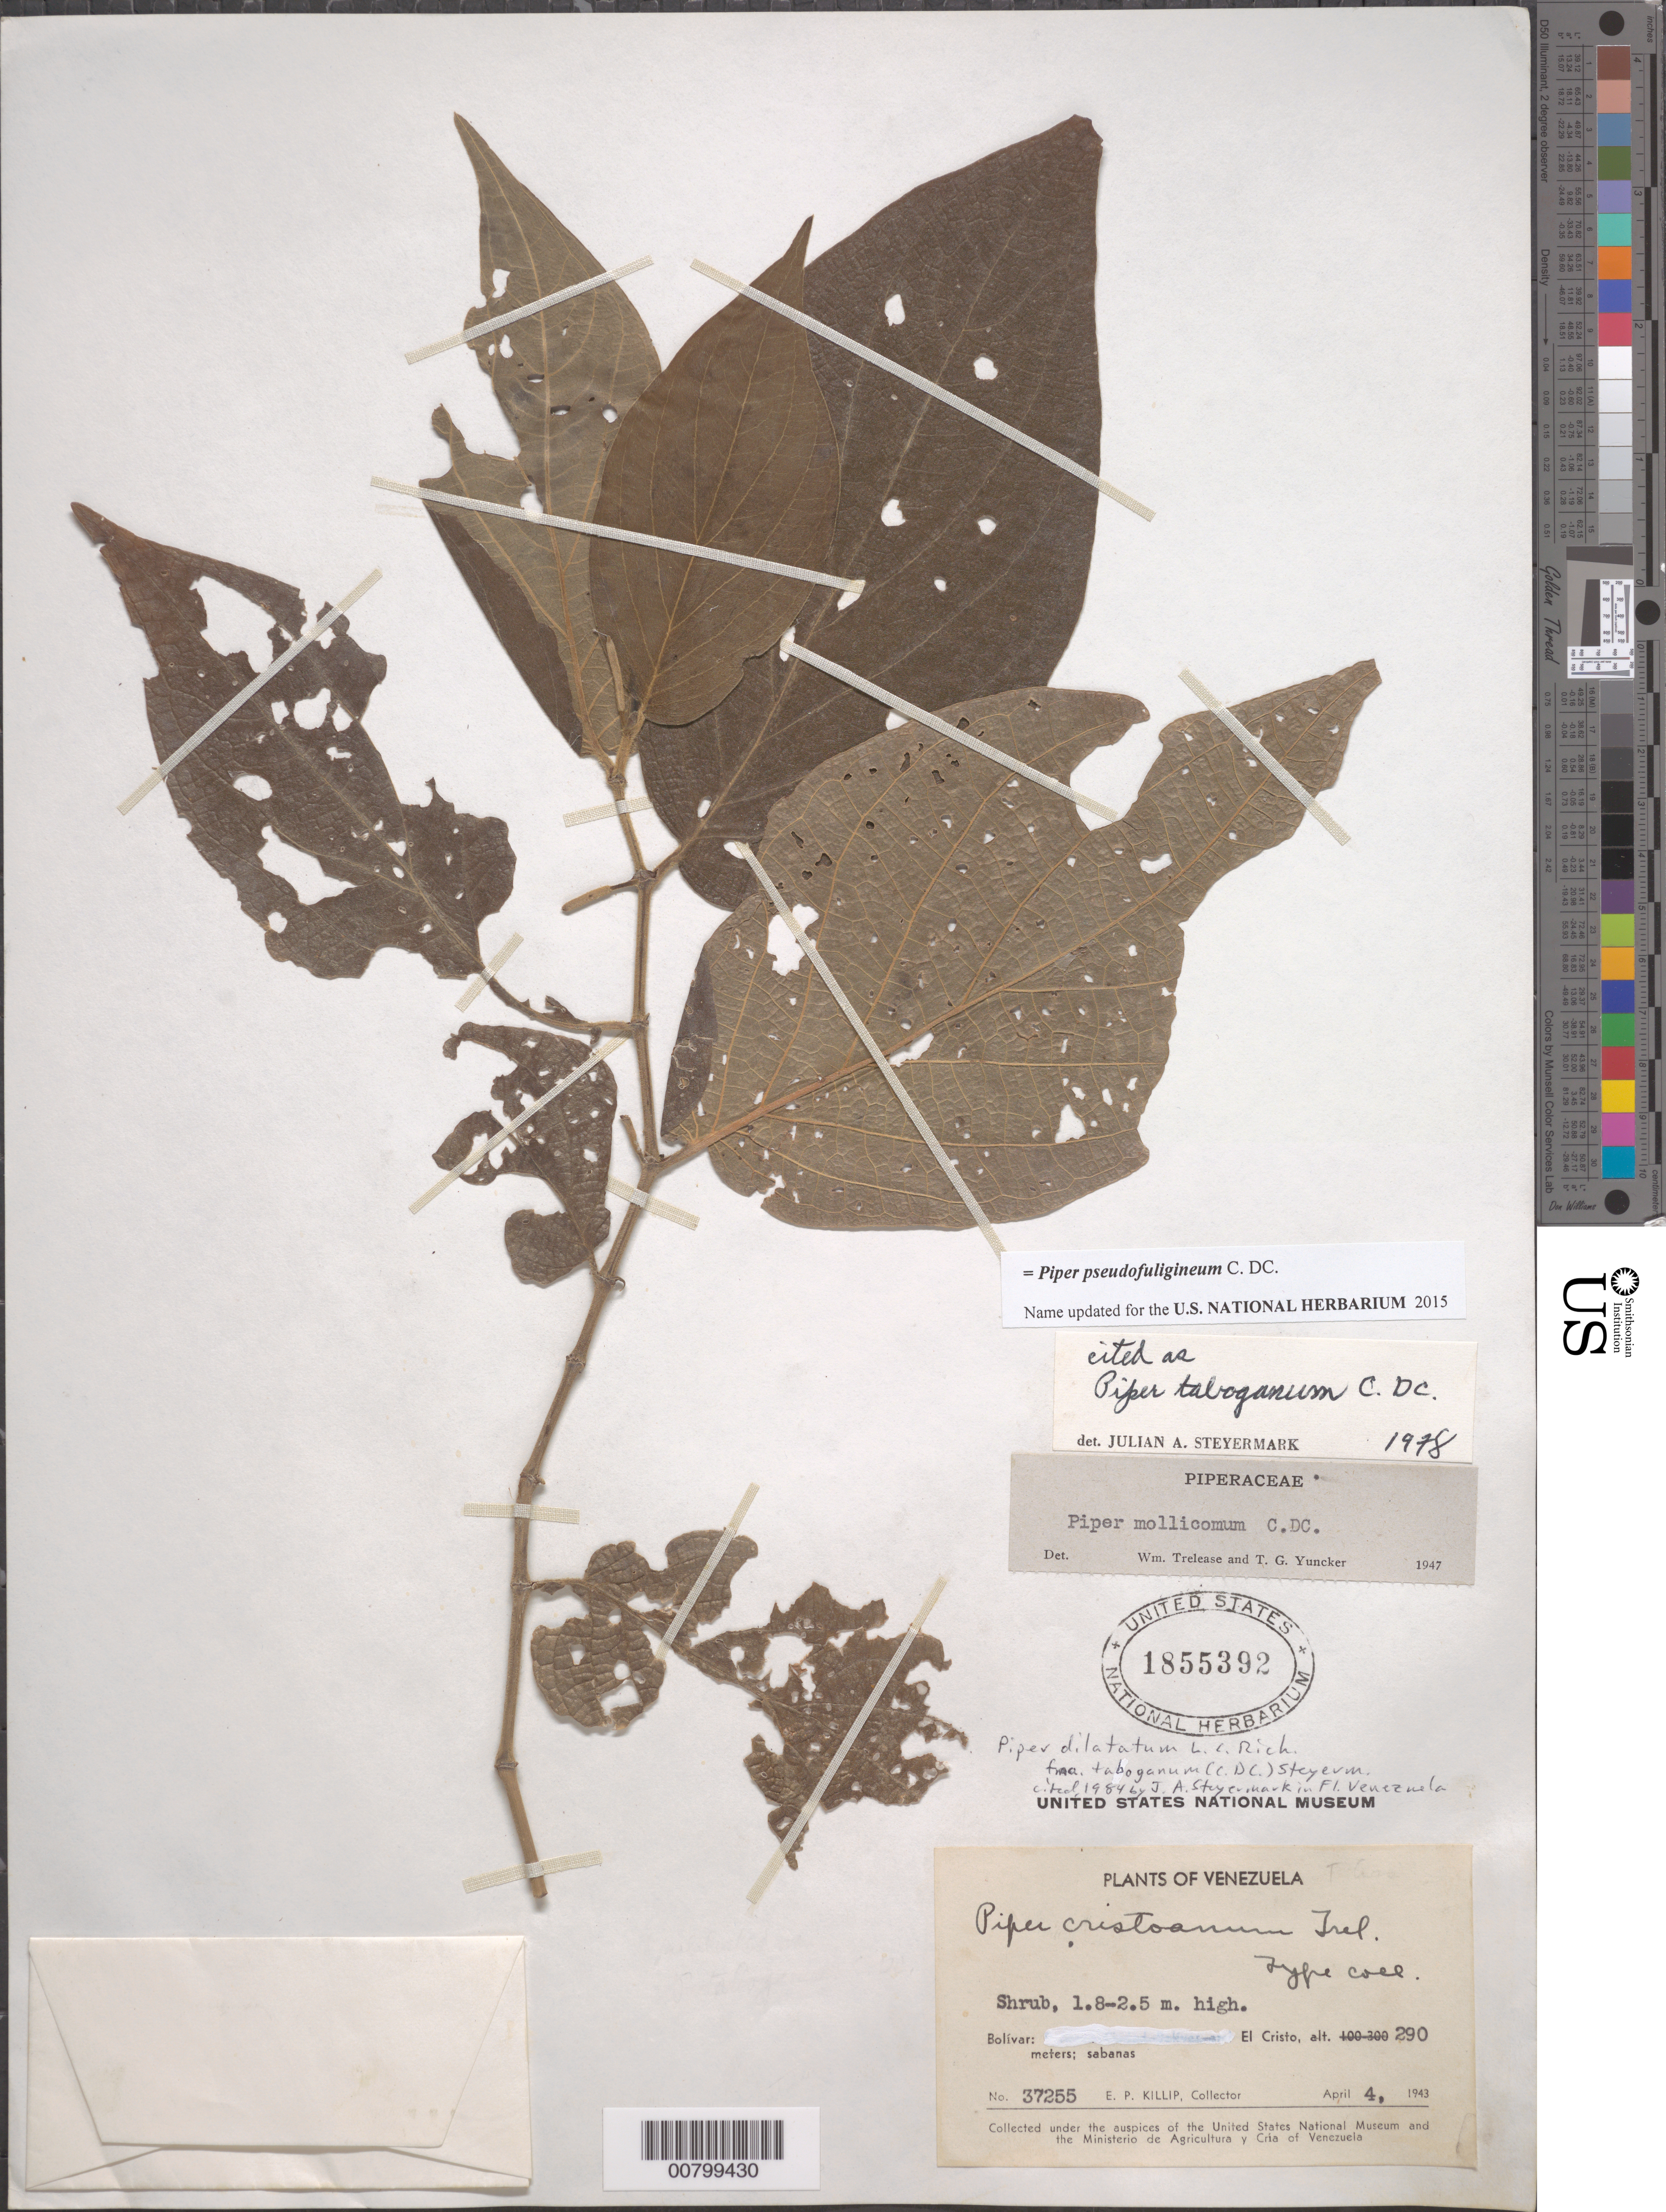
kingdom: Plantae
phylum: Tracheophyta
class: Magnoliopsida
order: Piperales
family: Piperaceae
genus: Piper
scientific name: Piper dilatatum f. taboganum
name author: (C. DC.) Steyerm.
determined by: Steyermark, Julian A., (VEN)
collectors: E. P. Killip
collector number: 37255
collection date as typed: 4-Apr-43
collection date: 1943-04-04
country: Venezuela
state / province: Bolívar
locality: El Cristo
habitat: Savannas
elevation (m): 290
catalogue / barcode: US 1855392